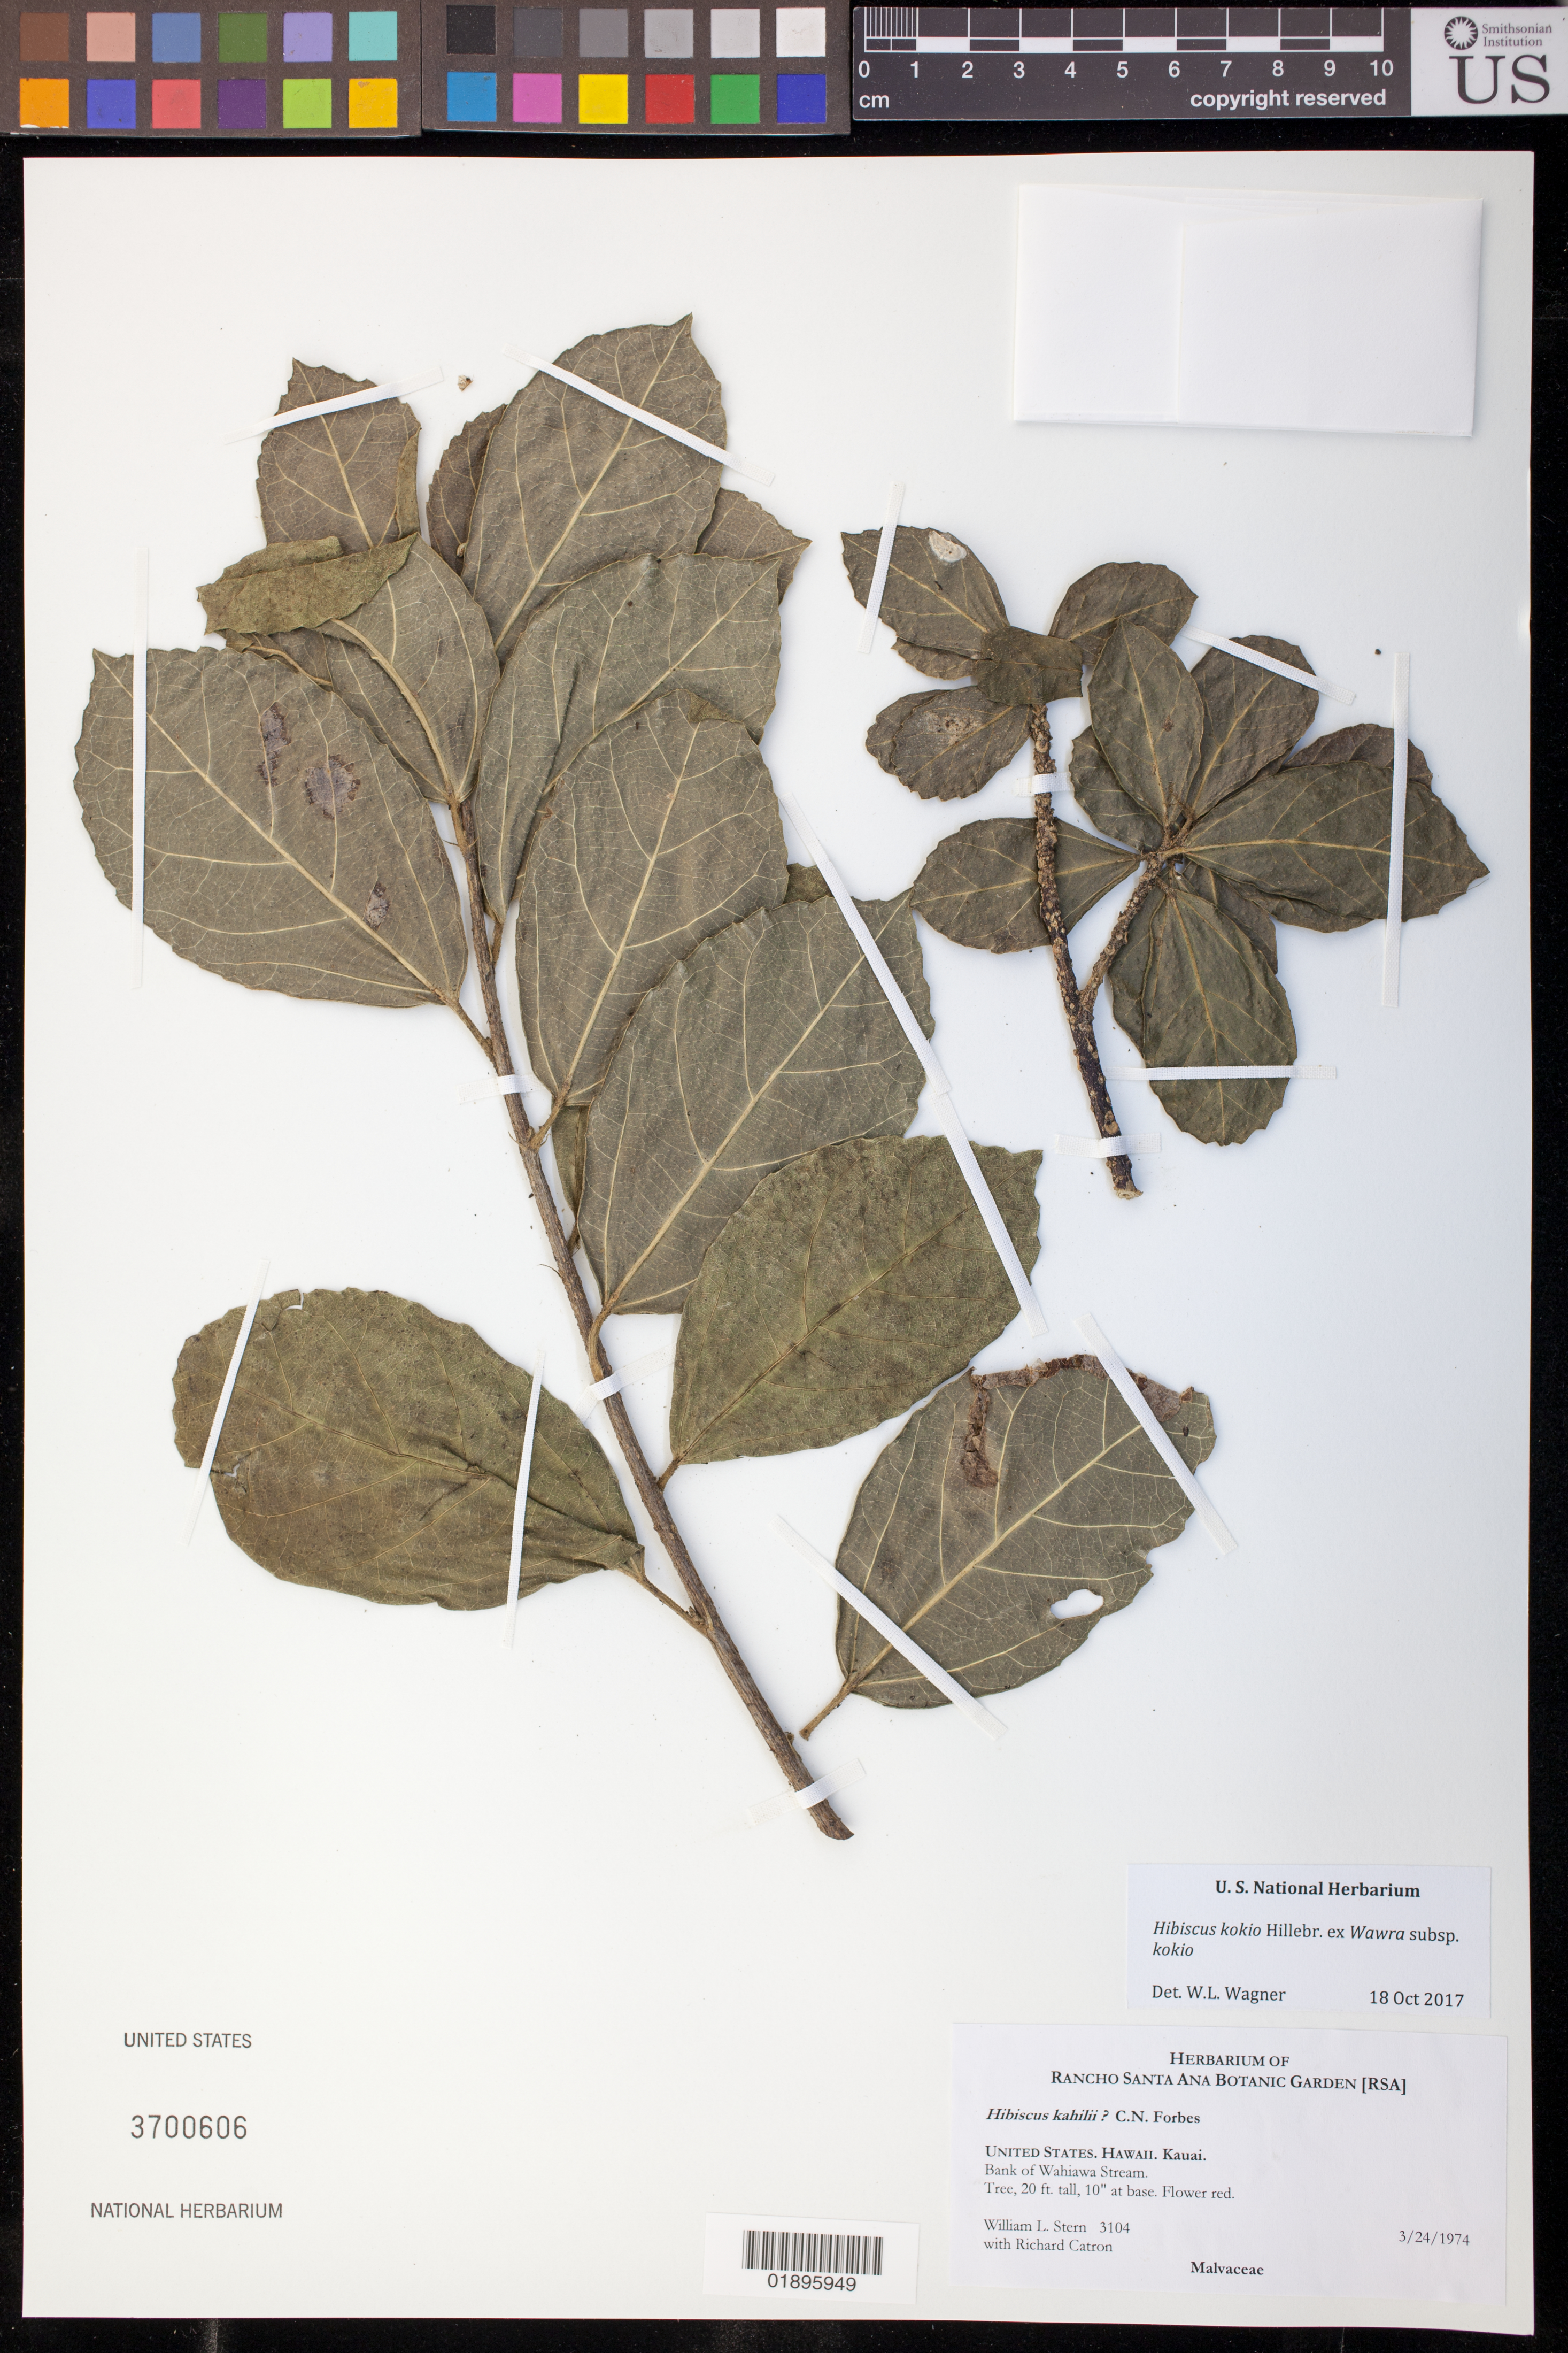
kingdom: Plantae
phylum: Tracheophyta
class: Magnoliopsida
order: Malvales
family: Malvaceae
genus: Hibiscus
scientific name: Hibiscus kokio subsp. kokio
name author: Hillebr. ex Wawra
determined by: Wagner, W. L., (BOT), Smithsonian Institution - National Museum of Natural History (UNITED STATES)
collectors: W. L. Stern & R. Catron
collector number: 3104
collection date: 1974-03-24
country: United States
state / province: Hawaii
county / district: Kauai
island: Kaua'i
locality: Bank of Wahiawa Stream.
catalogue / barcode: US 3700606